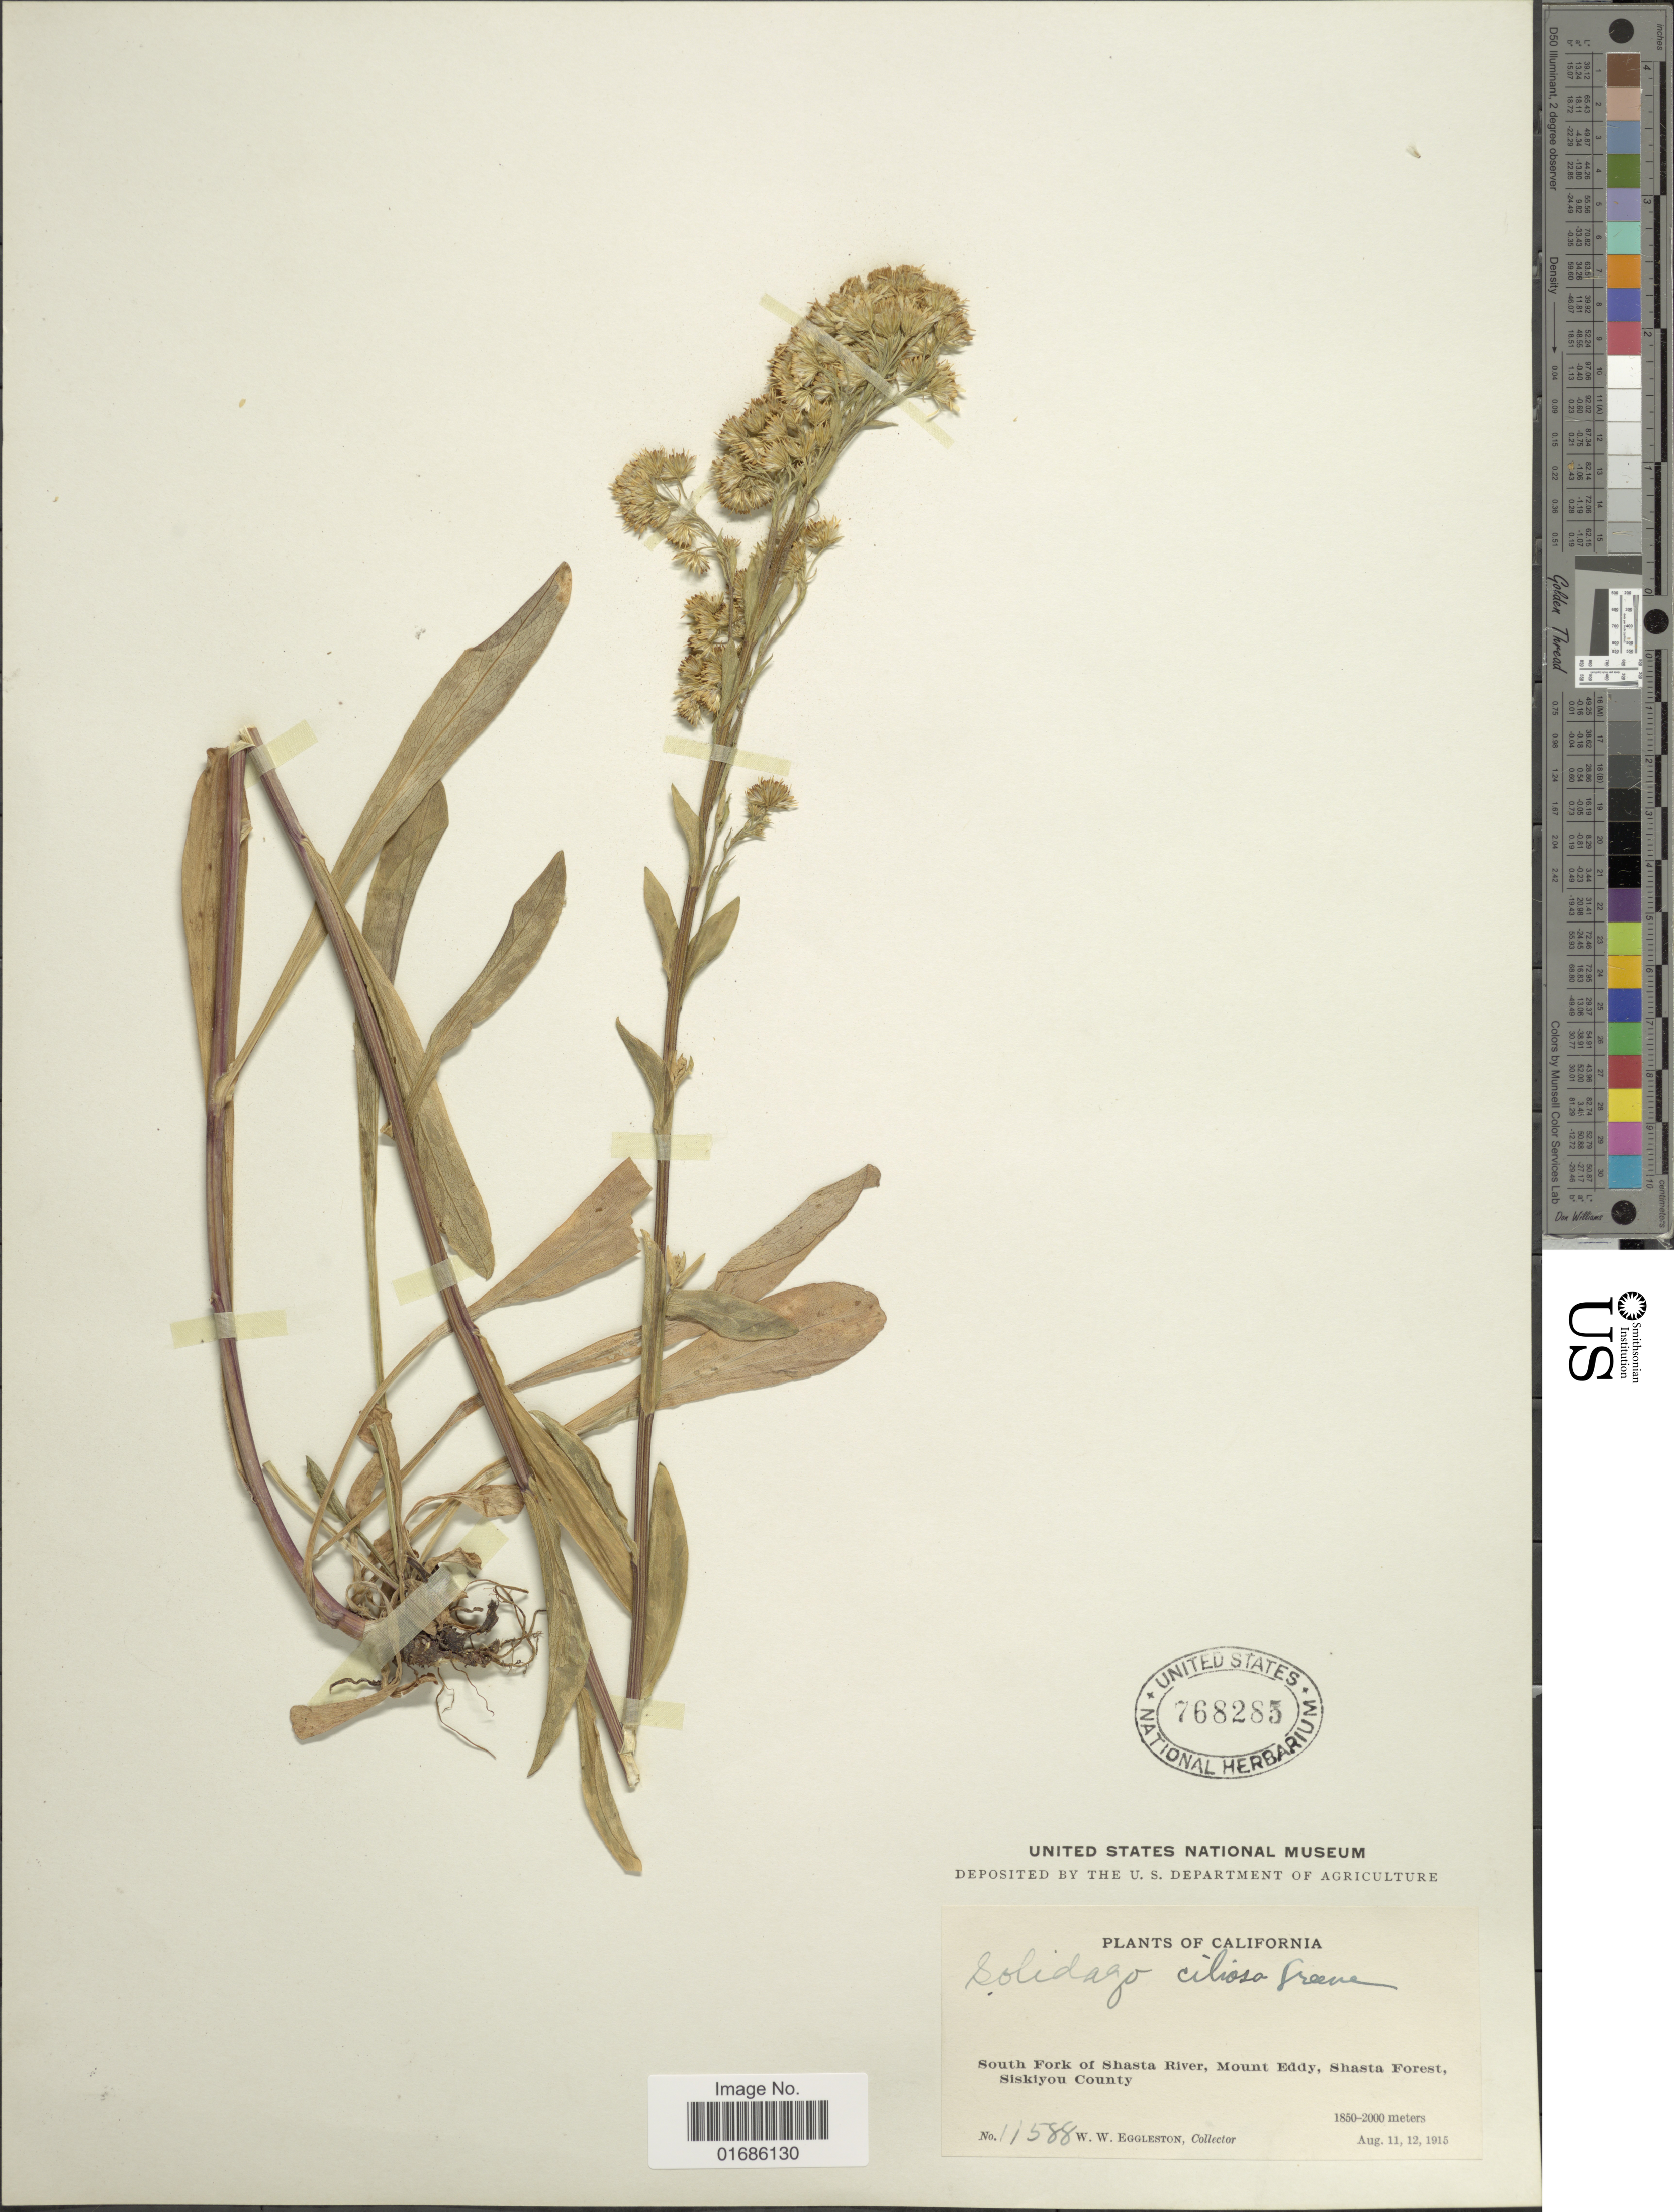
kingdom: Plantae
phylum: Tracheophyta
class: Magnoliopsida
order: Asterales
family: Asteraceae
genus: Solidago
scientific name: Solidago ciliosa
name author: Greene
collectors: W. W. Eggleston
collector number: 11588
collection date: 1915-08-11/1915-08-12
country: United States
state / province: California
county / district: Siskiyou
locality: South Fork of Shasta River, Mount Eddy, Shasta Forest, Siskiyou County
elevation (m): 1850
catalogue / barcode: US 768285